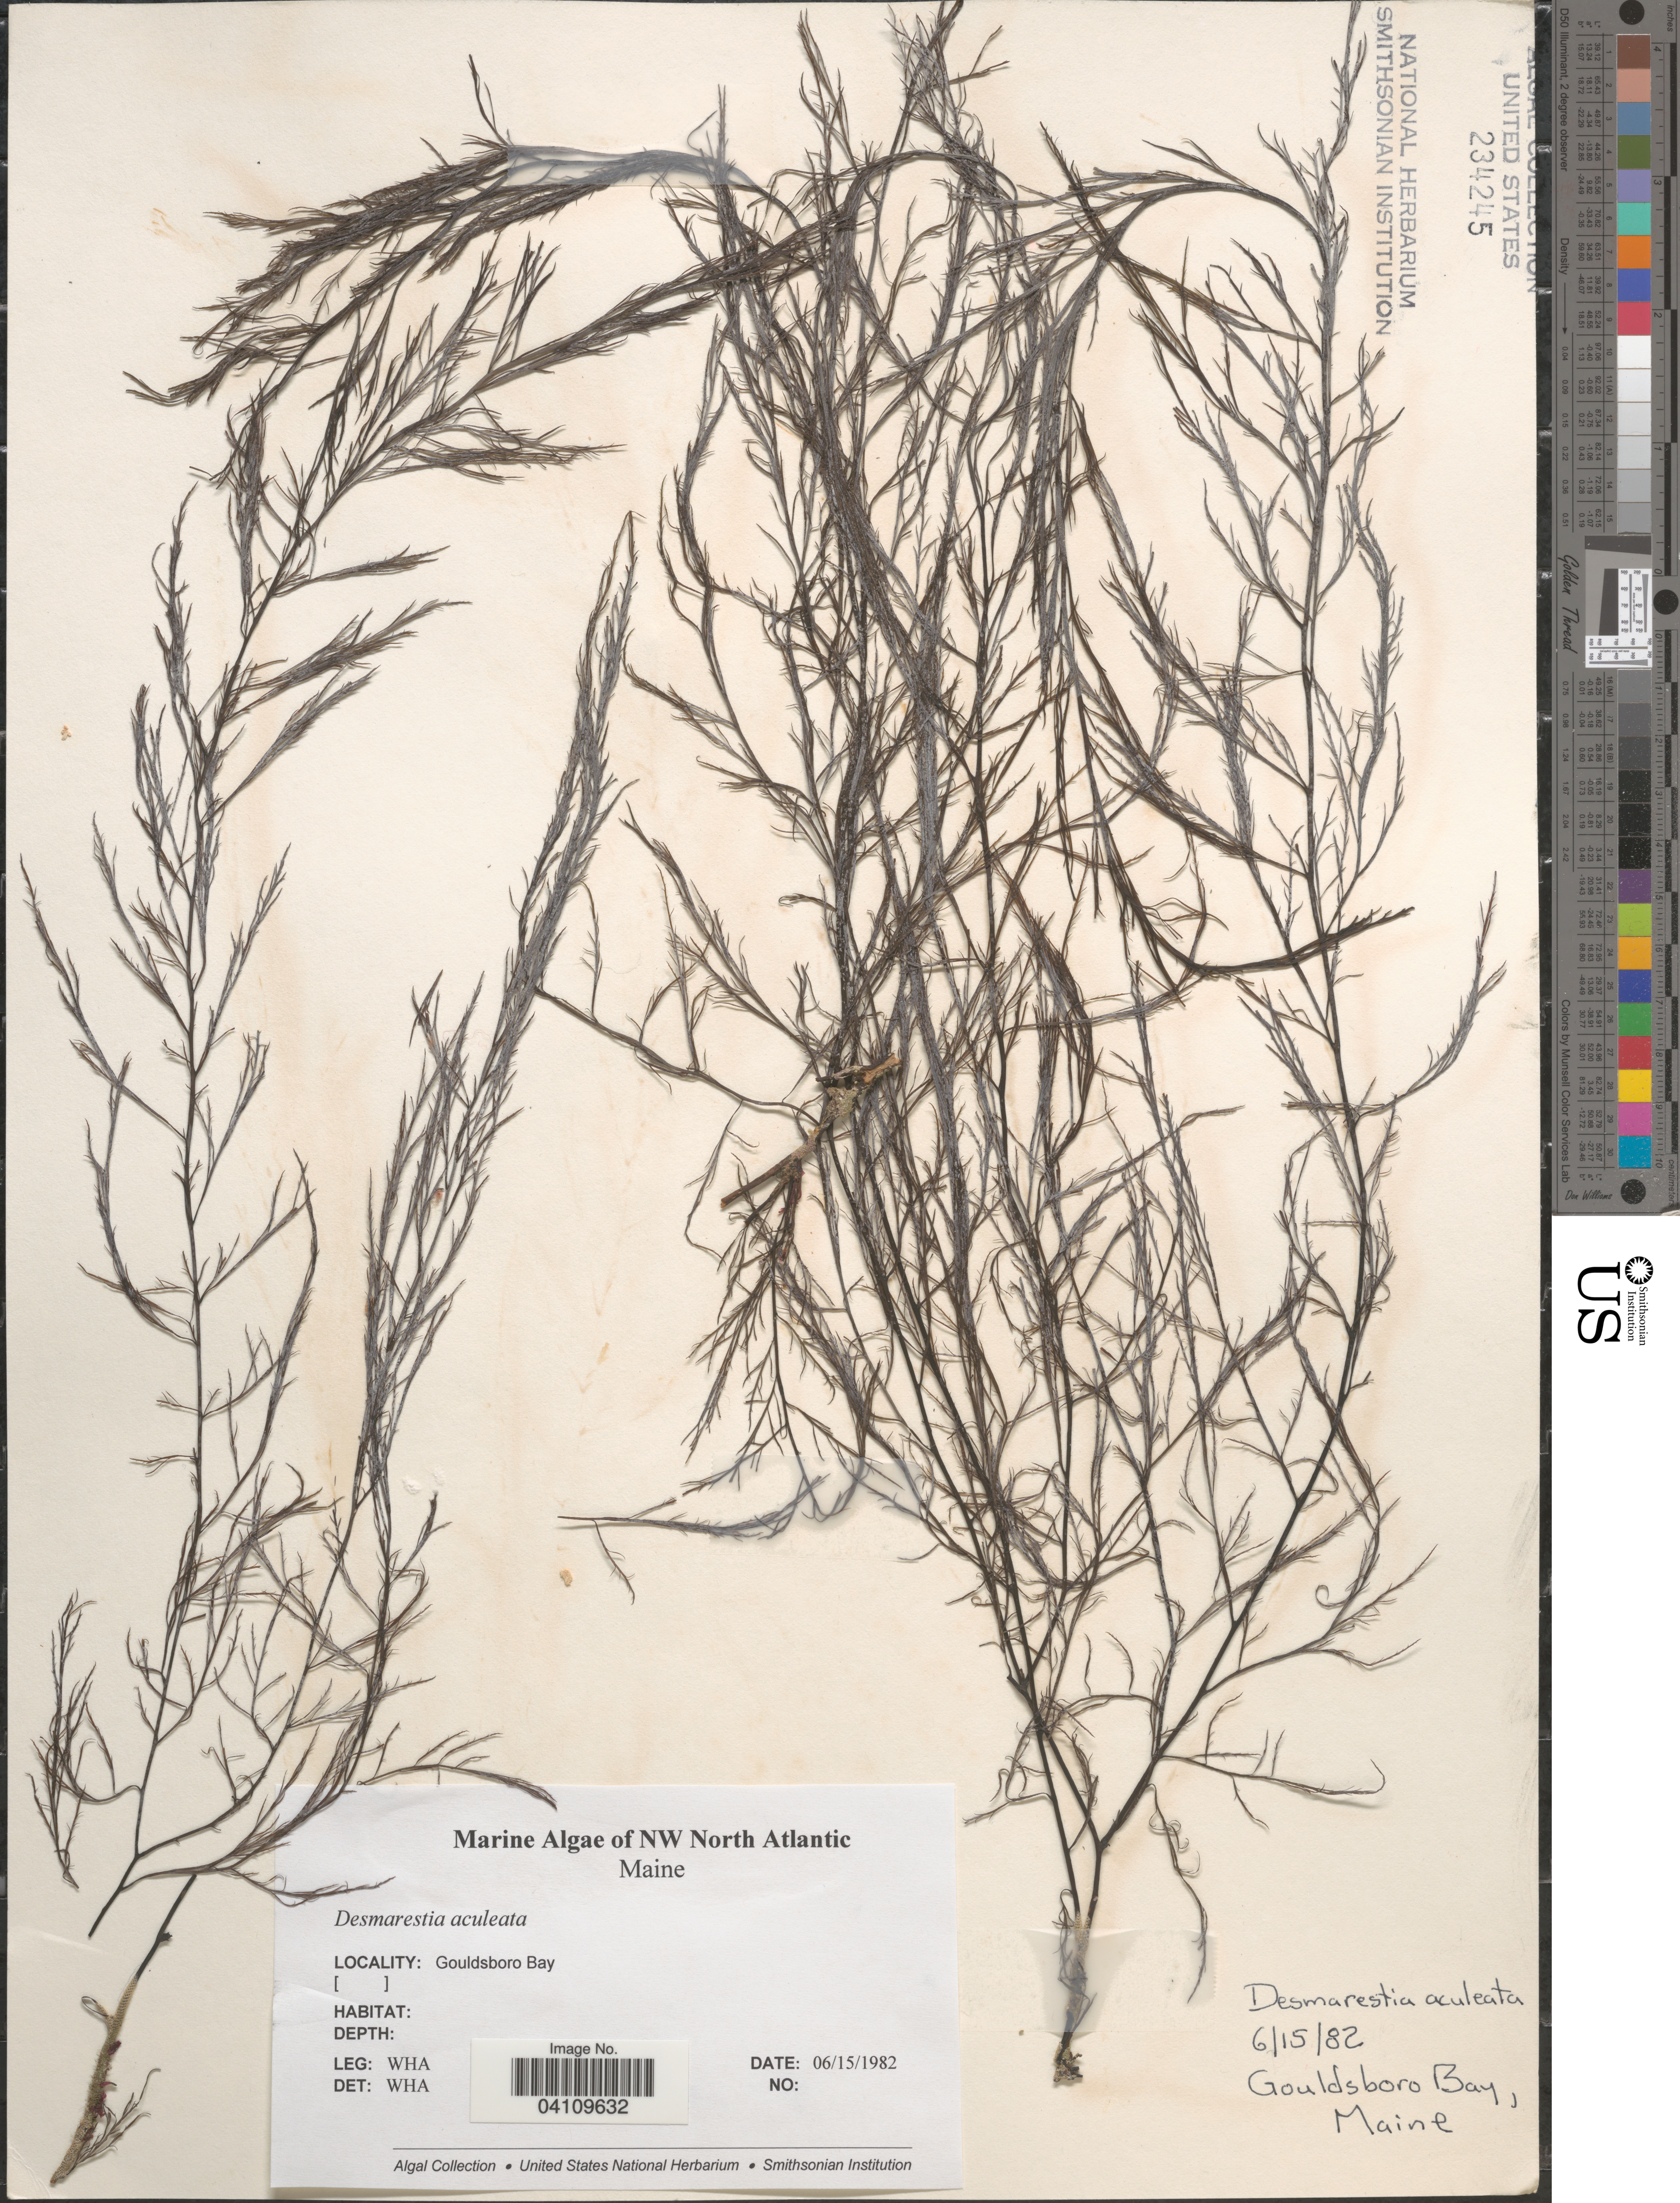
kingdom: Chromista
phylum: Ochrophyta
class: Phaeophyceae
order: Desmarestiales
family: Desmarestiaceae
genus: Desmarestia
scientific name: Desmarestia aculeata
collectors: W. H. Adey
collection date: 1982-06-15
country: United States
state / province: Maine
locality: NW North Atlantic. Gouldsboro Bay.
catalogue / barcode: US 234245